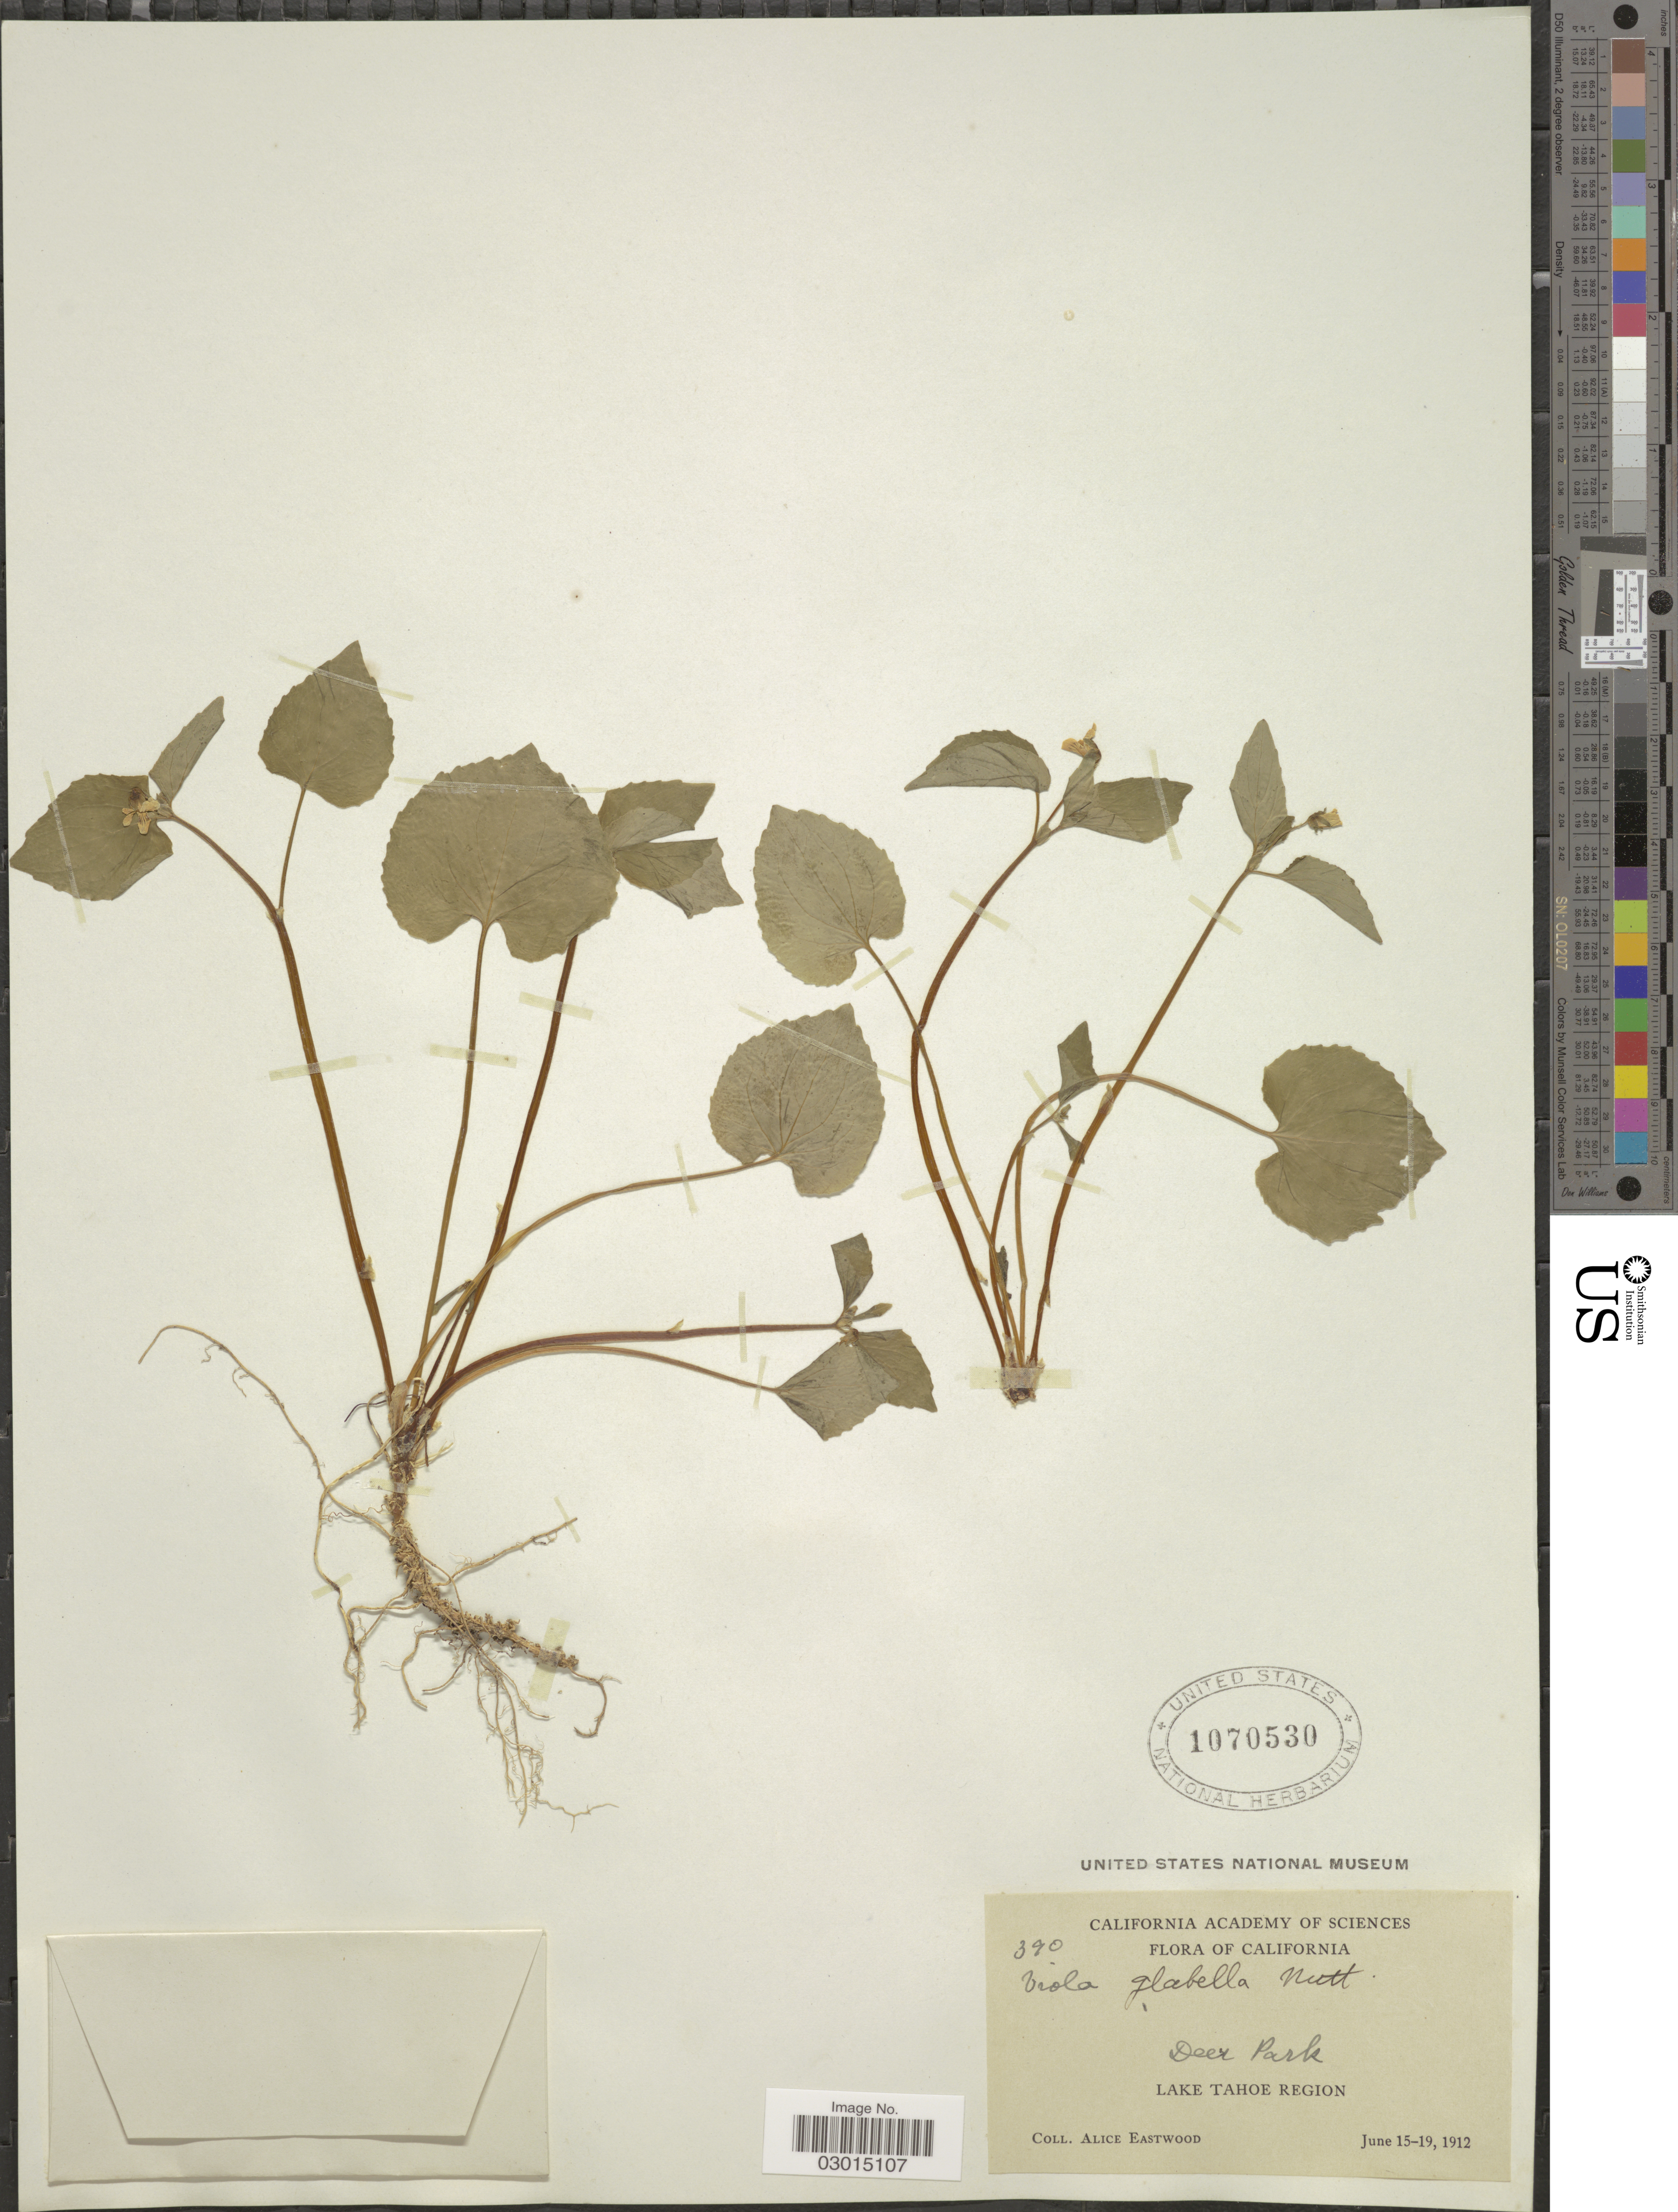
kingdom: Plantae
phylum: Tracheophyta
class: Magnoliopsida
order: Malpighiales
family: Violaceae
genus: Viola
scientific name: Viola glabella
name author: Nutt.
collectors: A. Eastwood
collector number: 390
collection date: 1912-06-15/1912-06-19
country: United States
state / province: California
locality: Deer Park. Lake Tahoe Region.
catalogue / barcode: US 1070530